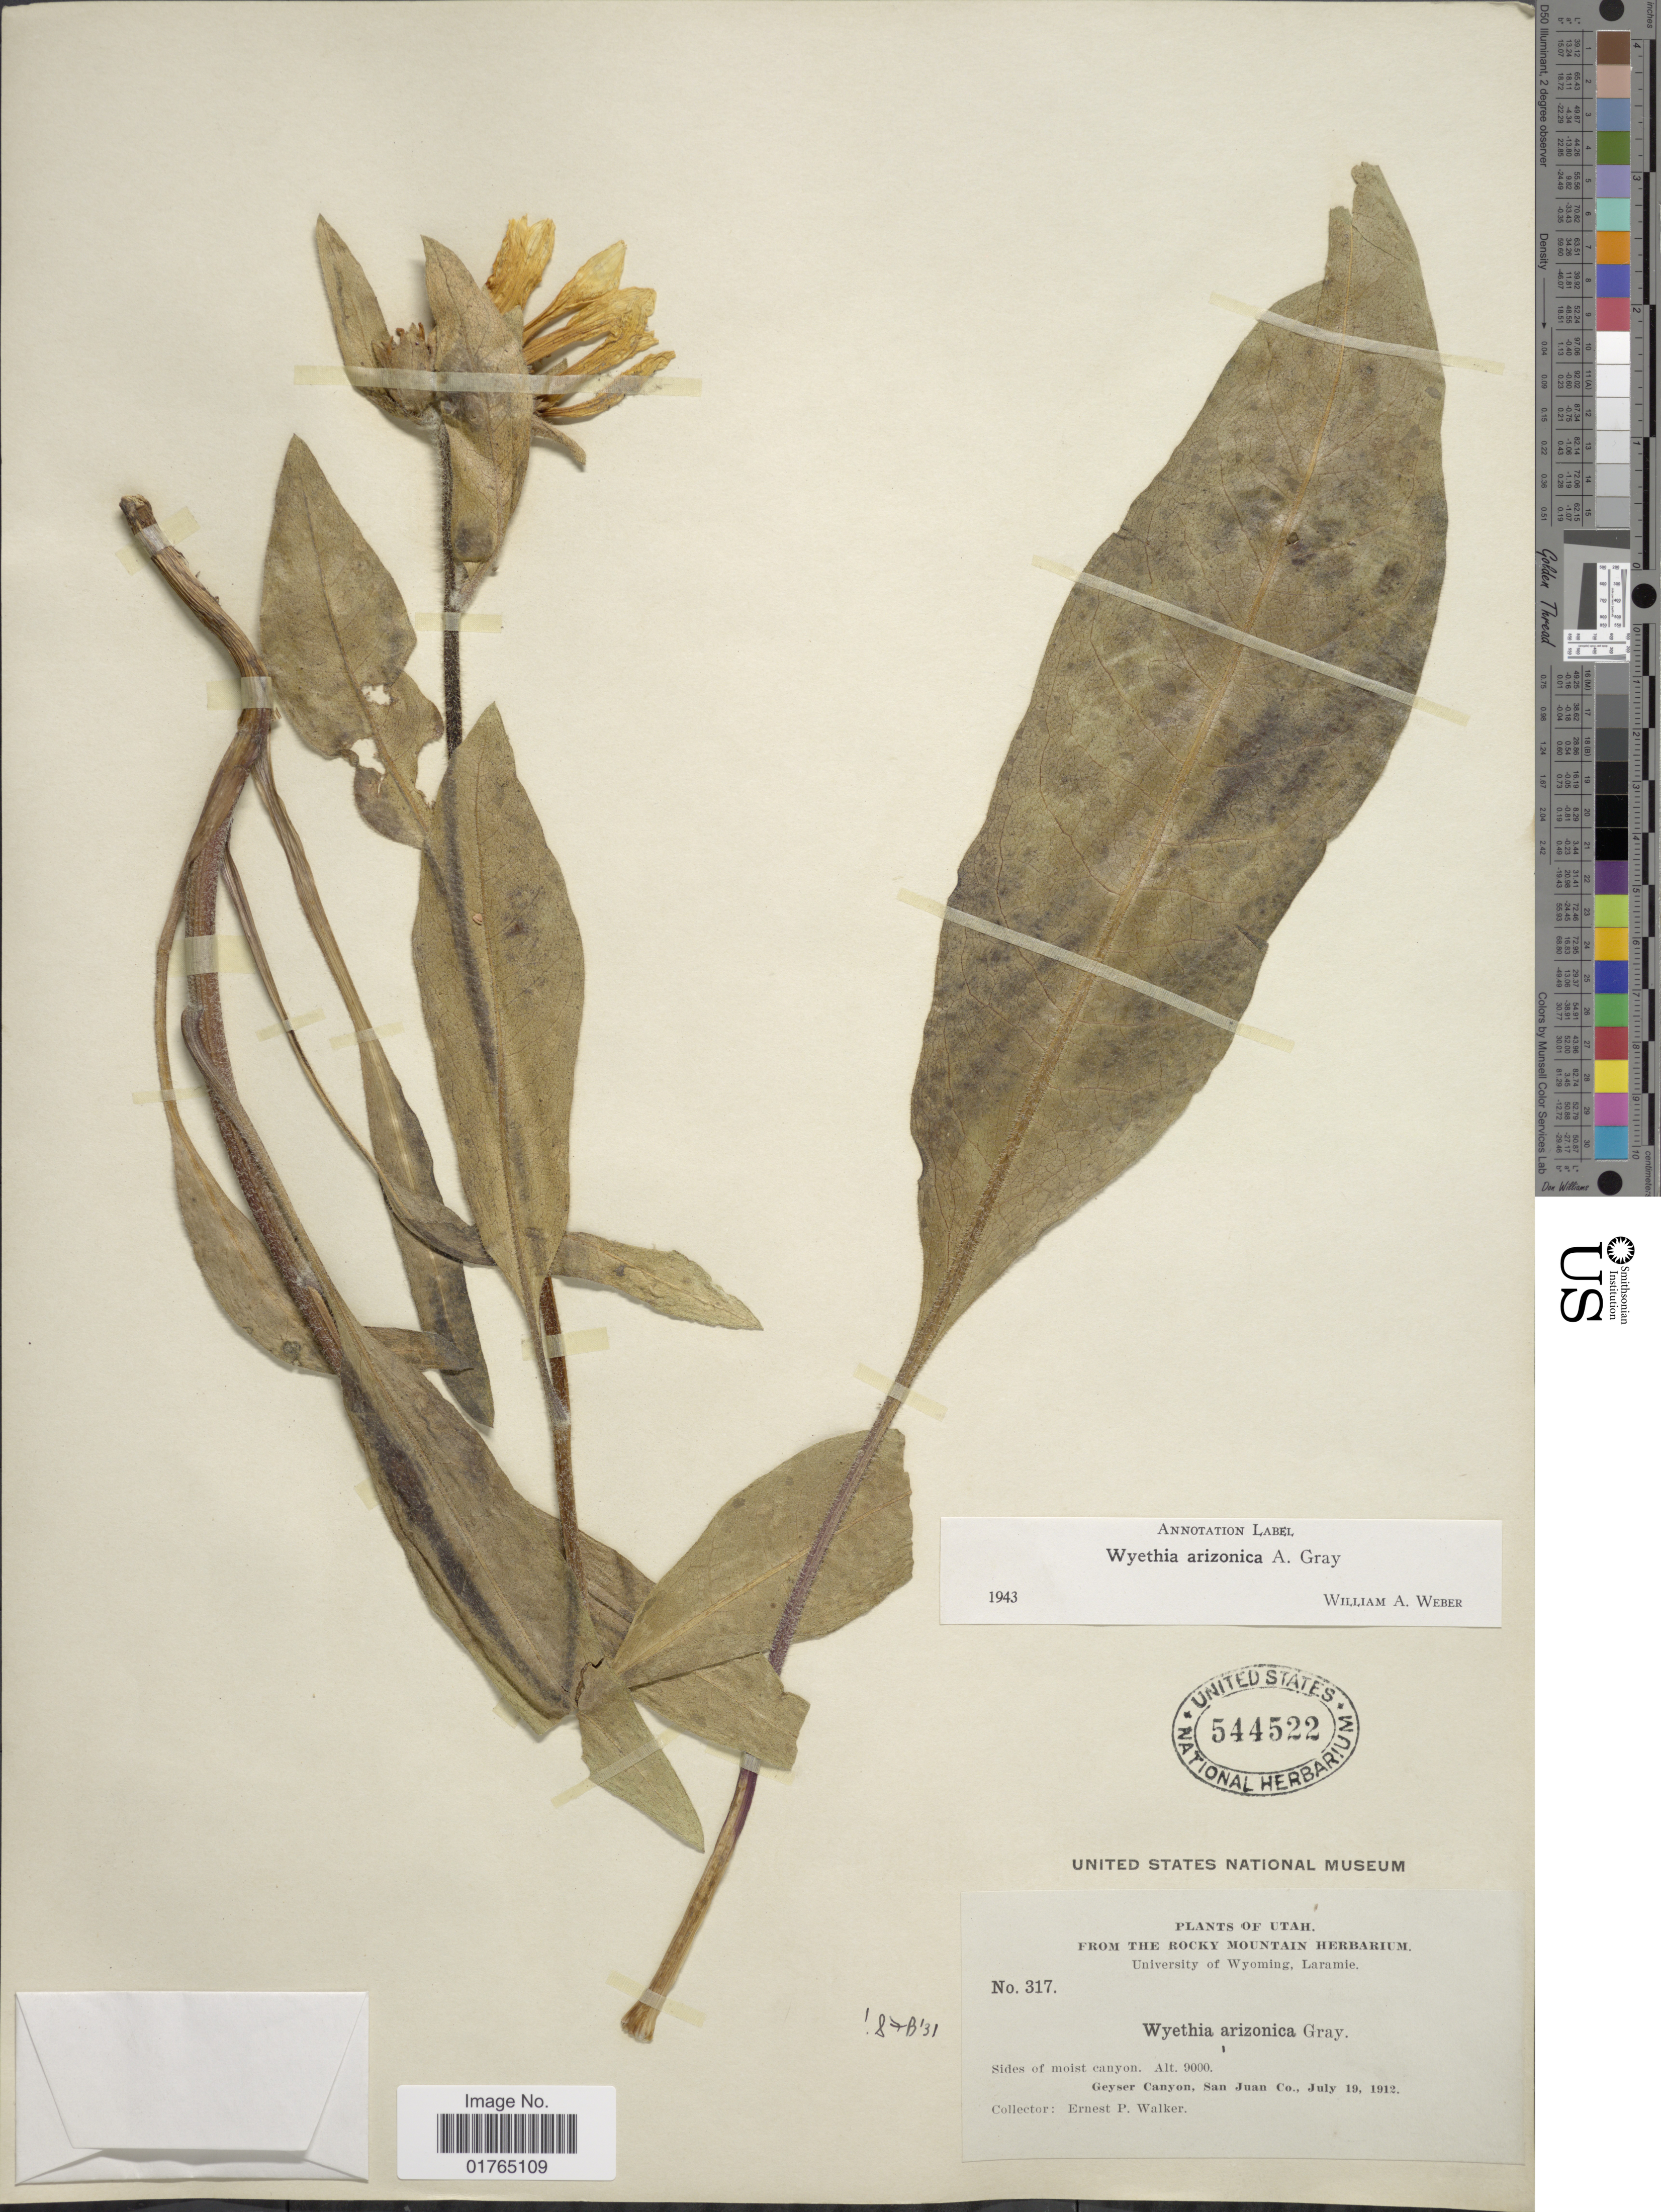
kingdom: Plantae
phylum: Tracheophyta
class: Magnoliopsida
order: Asterales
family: Asteraceae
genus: Wyethia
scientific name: Wyethia arizonica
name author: A. Gray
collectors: E. P. Walker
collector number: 317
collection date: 1912-07-19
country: United States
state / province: Utah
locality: Geyser Canyon, San Juan Co.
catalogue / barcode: US 544522